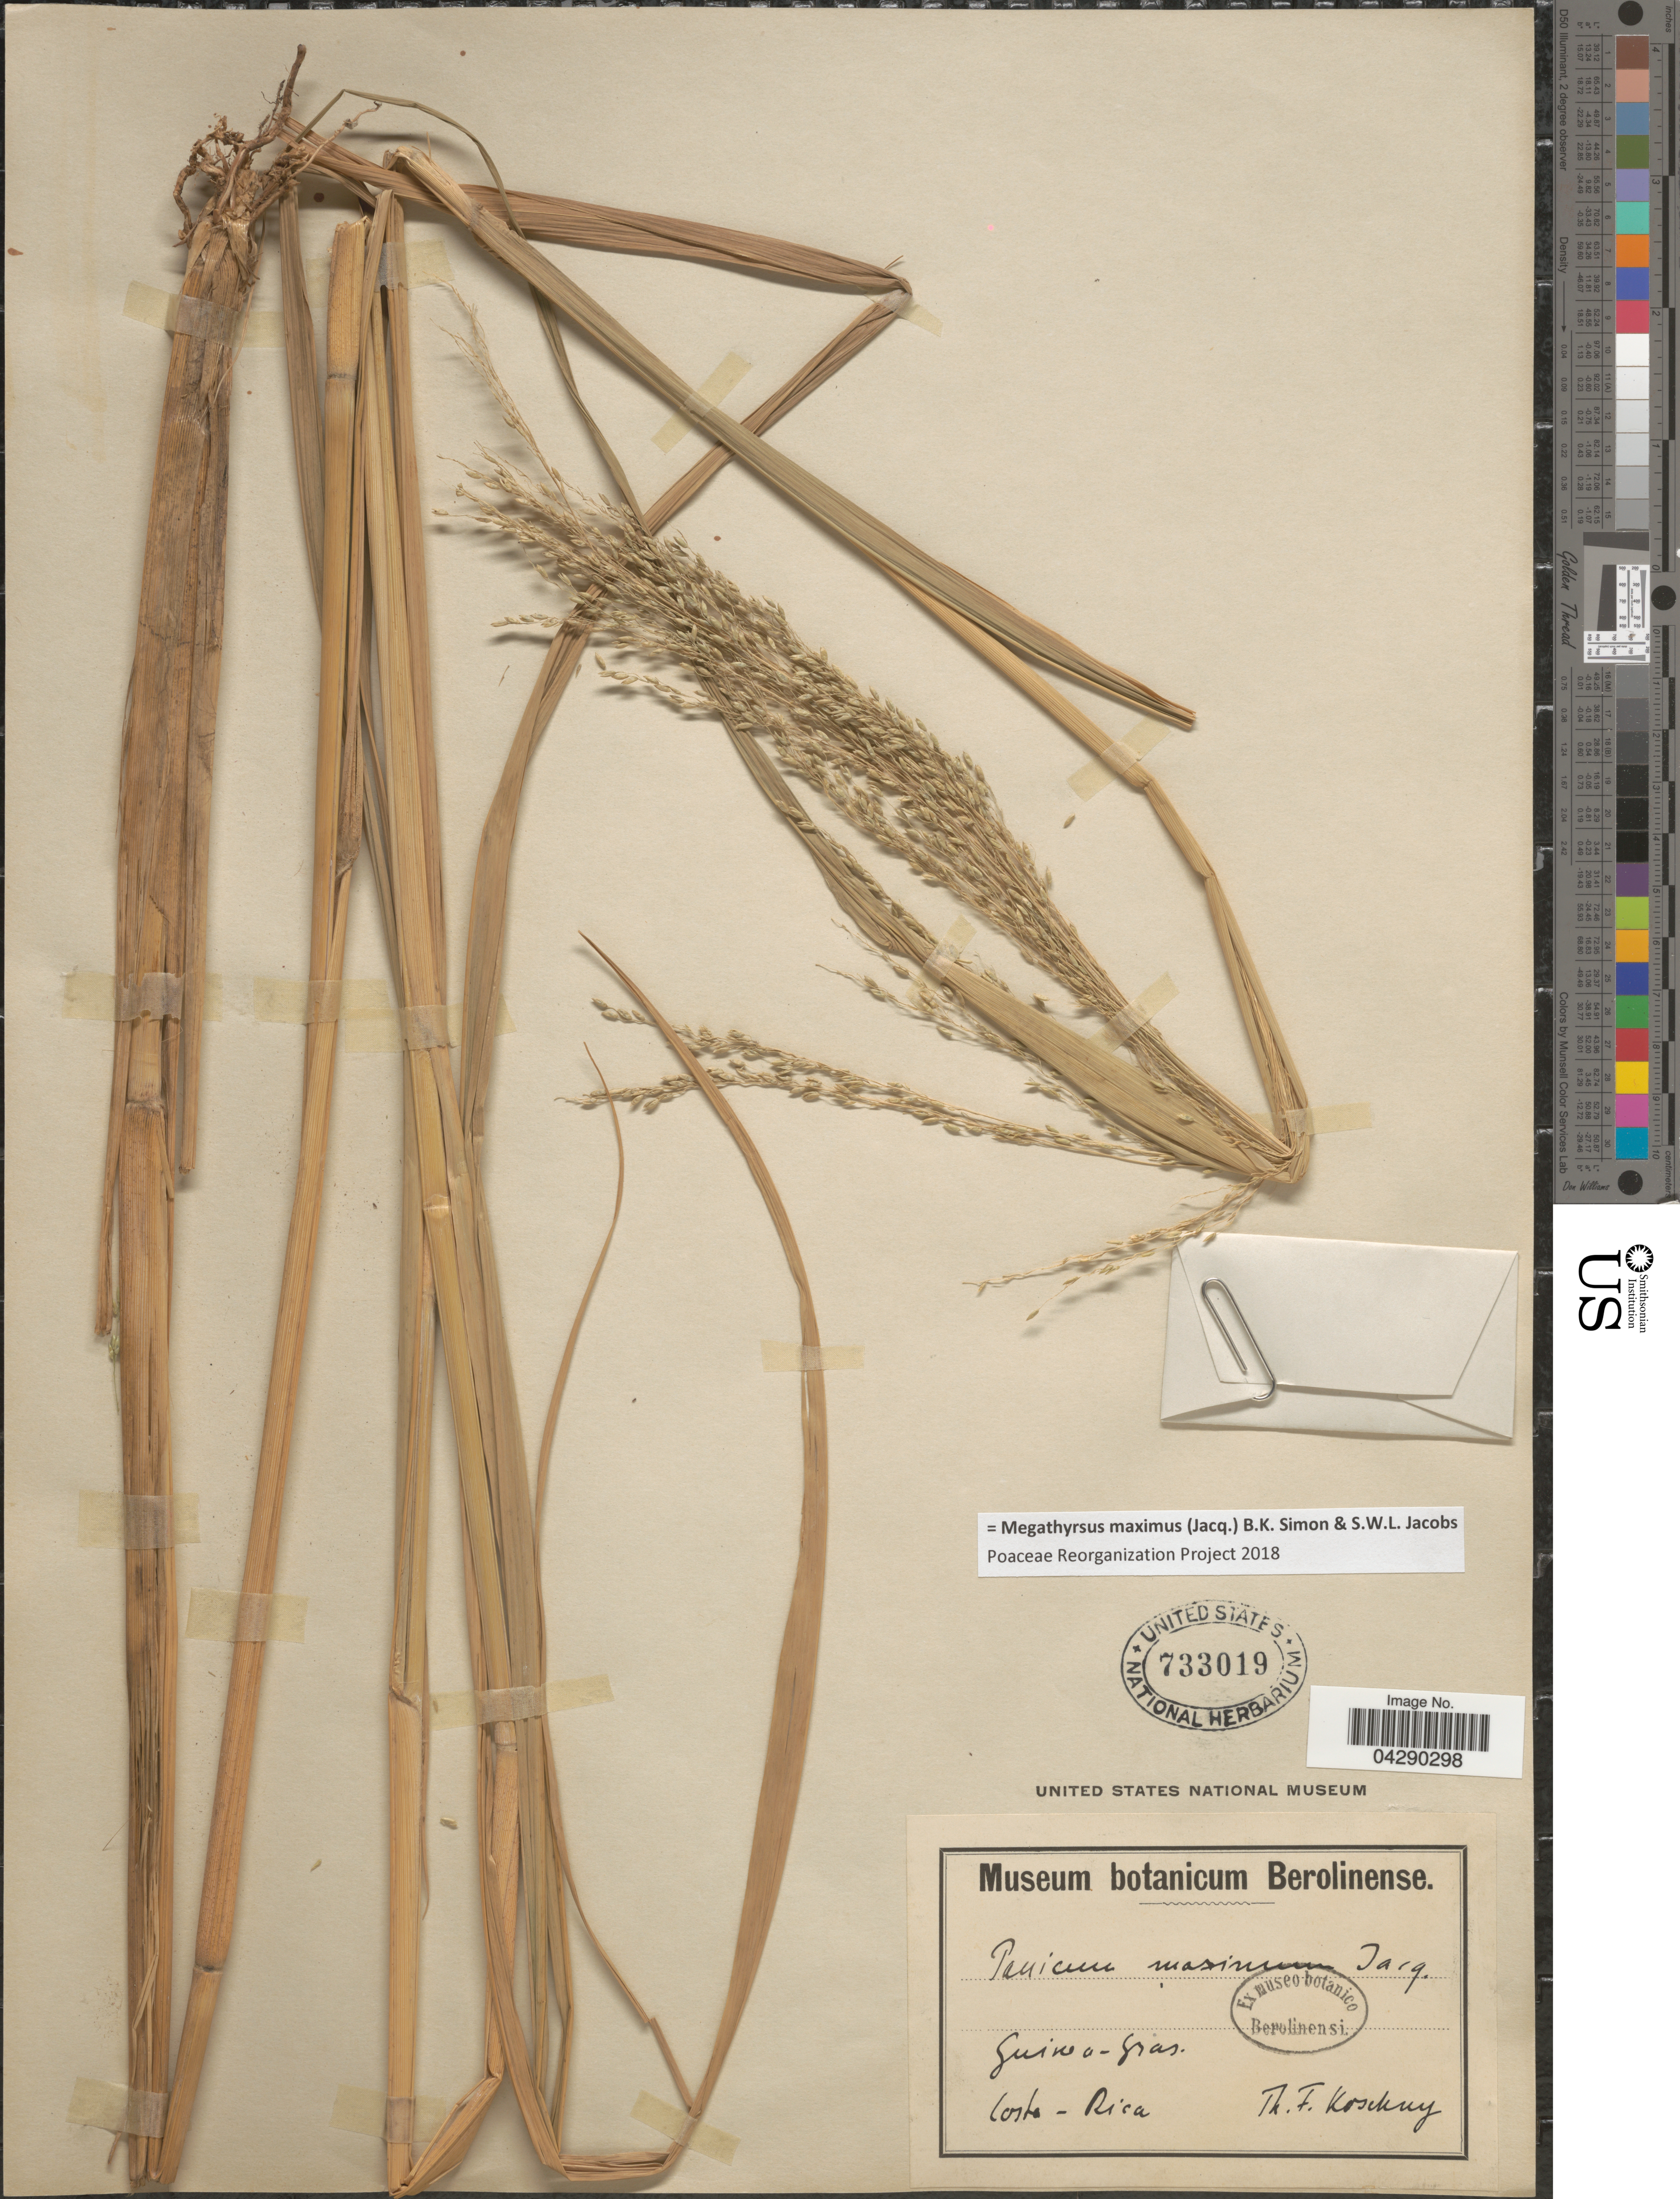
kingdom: Plantae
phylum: Tracheophyta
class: Liliopsida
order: Poales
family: Poaceae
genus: Megathyrsus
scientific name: Megathyrsus maximus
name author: (Jacq.) B.K. Simon & S.W.L. Jacobs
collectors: T. Koschny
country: Costa Rica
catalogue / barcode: US 733019